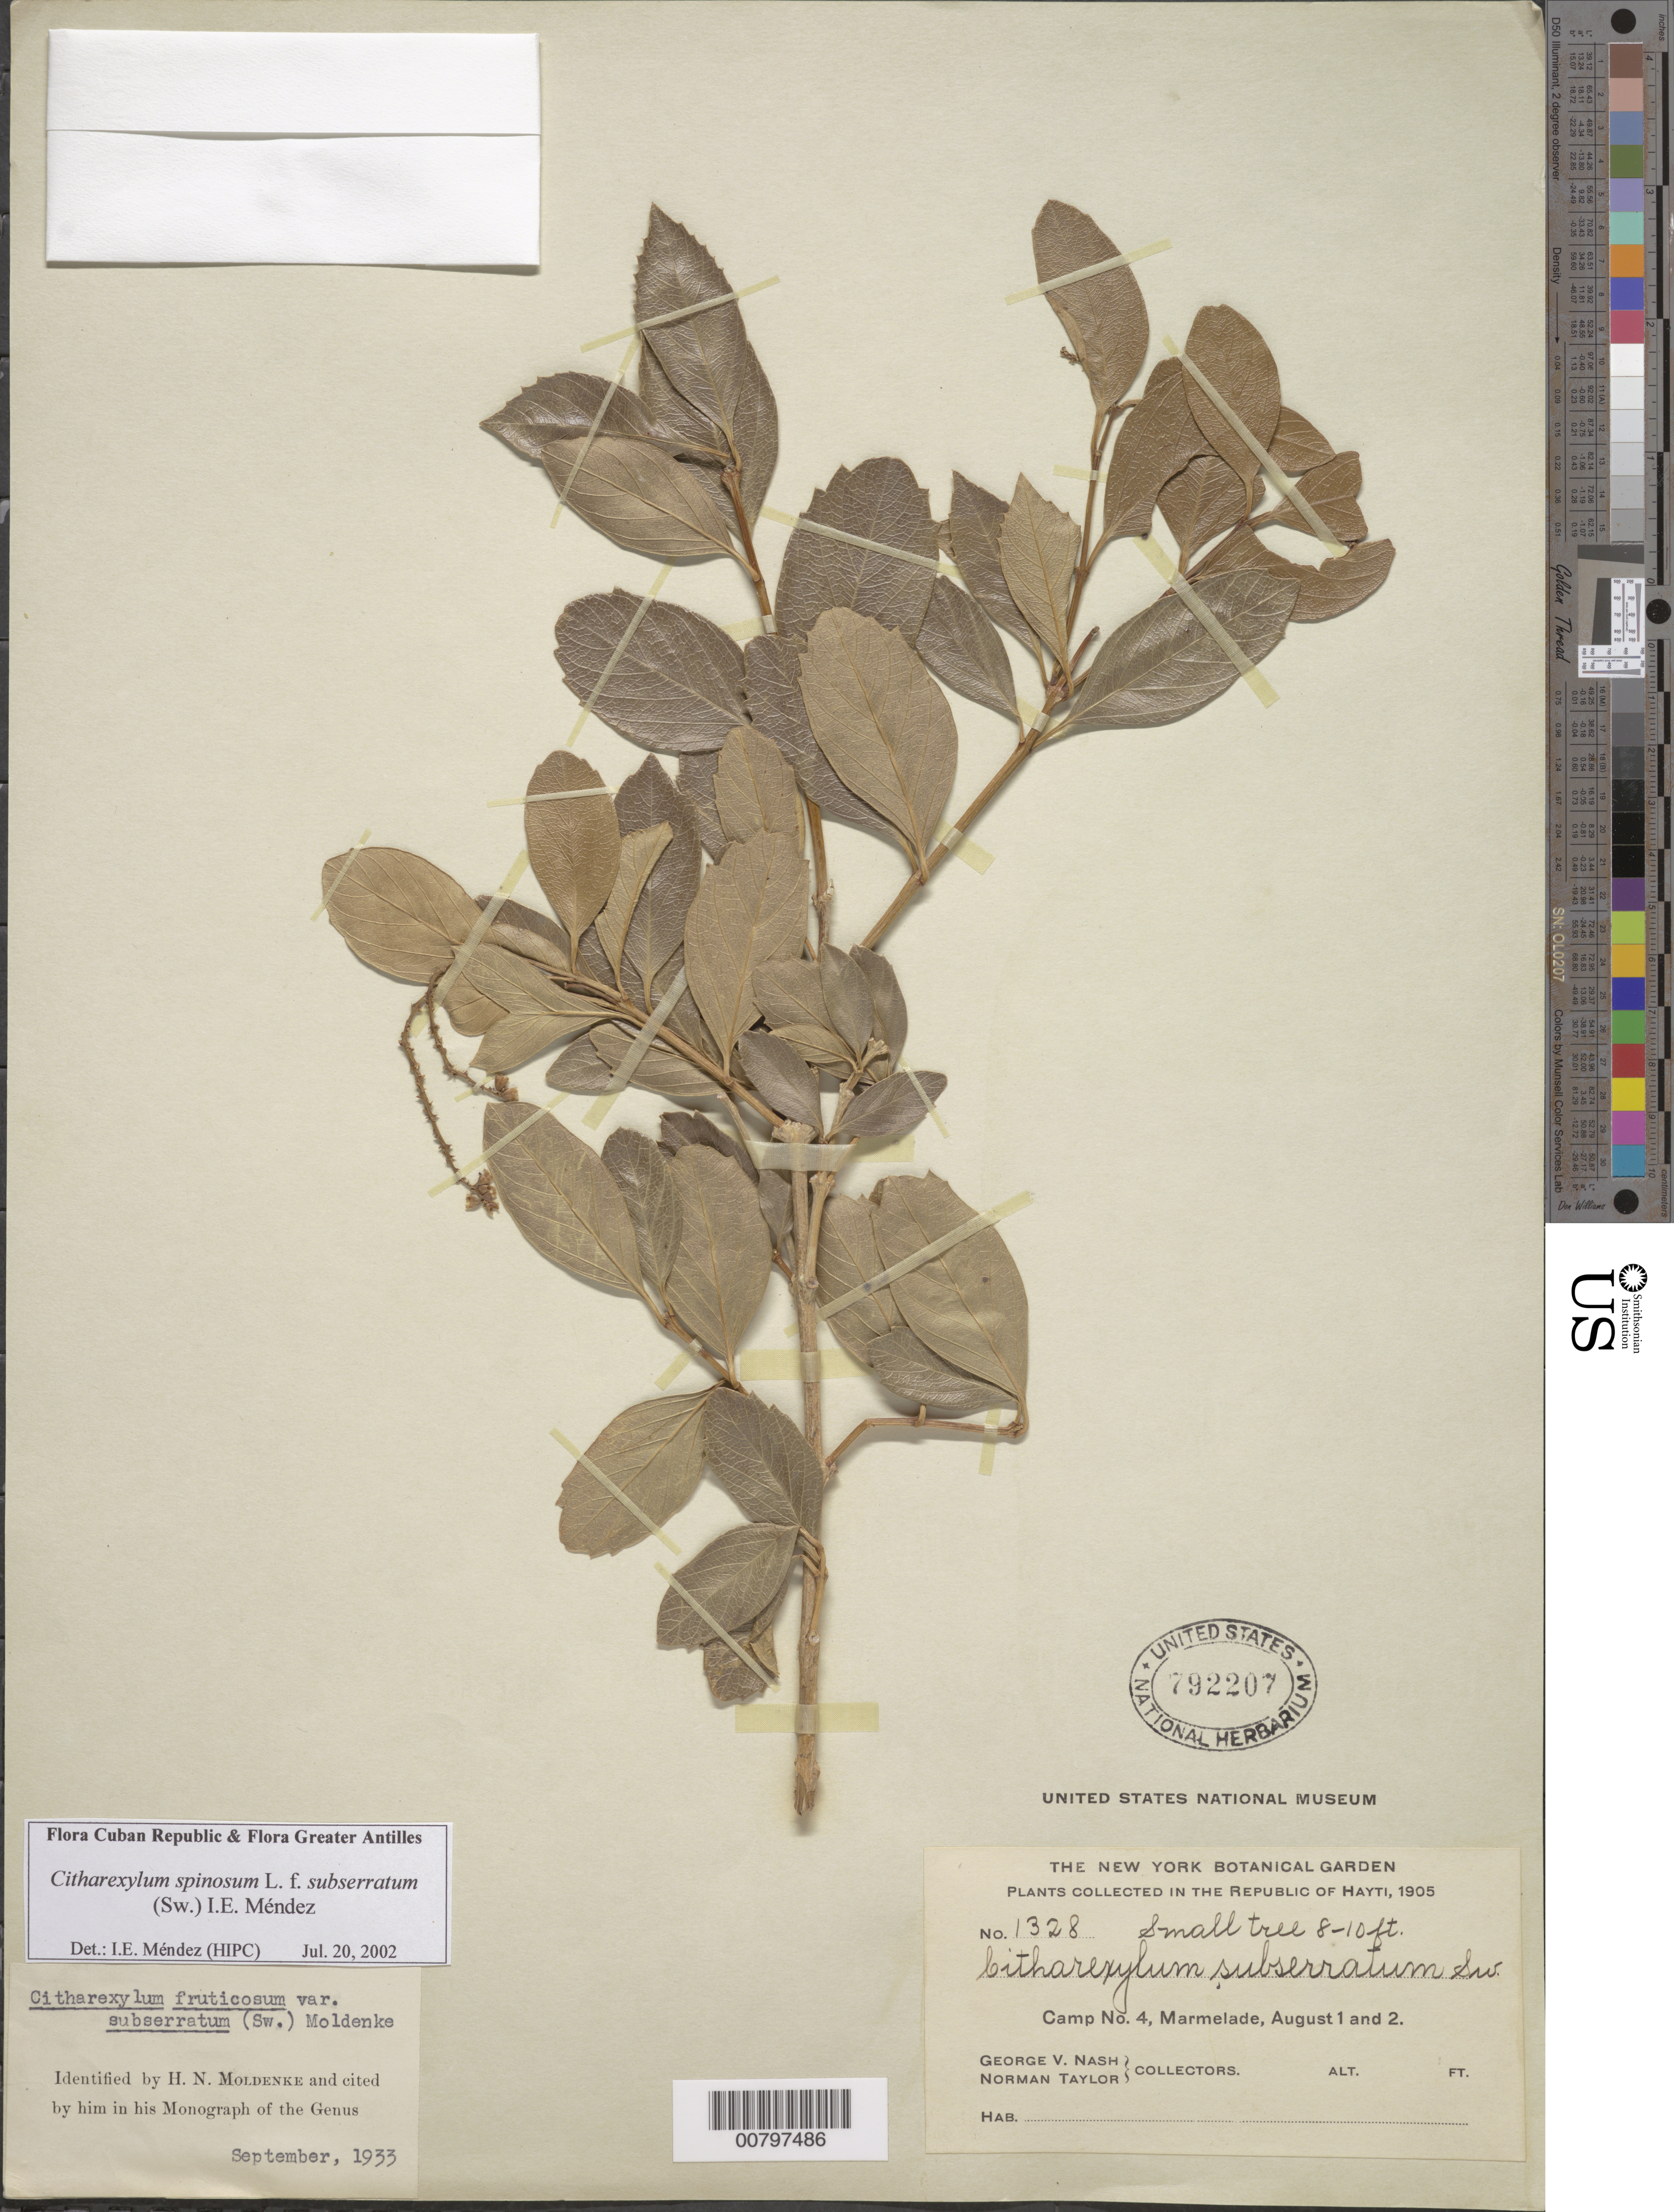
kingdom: Plantae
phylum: Tracheophyta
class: Magnoliopsida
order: Lamiales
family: Verbenaceae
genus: Citharexylum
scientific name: Citharexylum spinosum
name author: L.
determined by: Méndez, Isidro E., (HIPC)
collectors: G. V. Nash & N. Taylor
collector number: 1328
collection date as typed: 01 Aug 1905 and 02 Aug 1905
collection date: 1905-08-01,1905-08-02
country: Haiti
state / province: Nord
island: Hispaniola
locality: Camp No 4., Marmelade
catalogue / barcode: US 792207